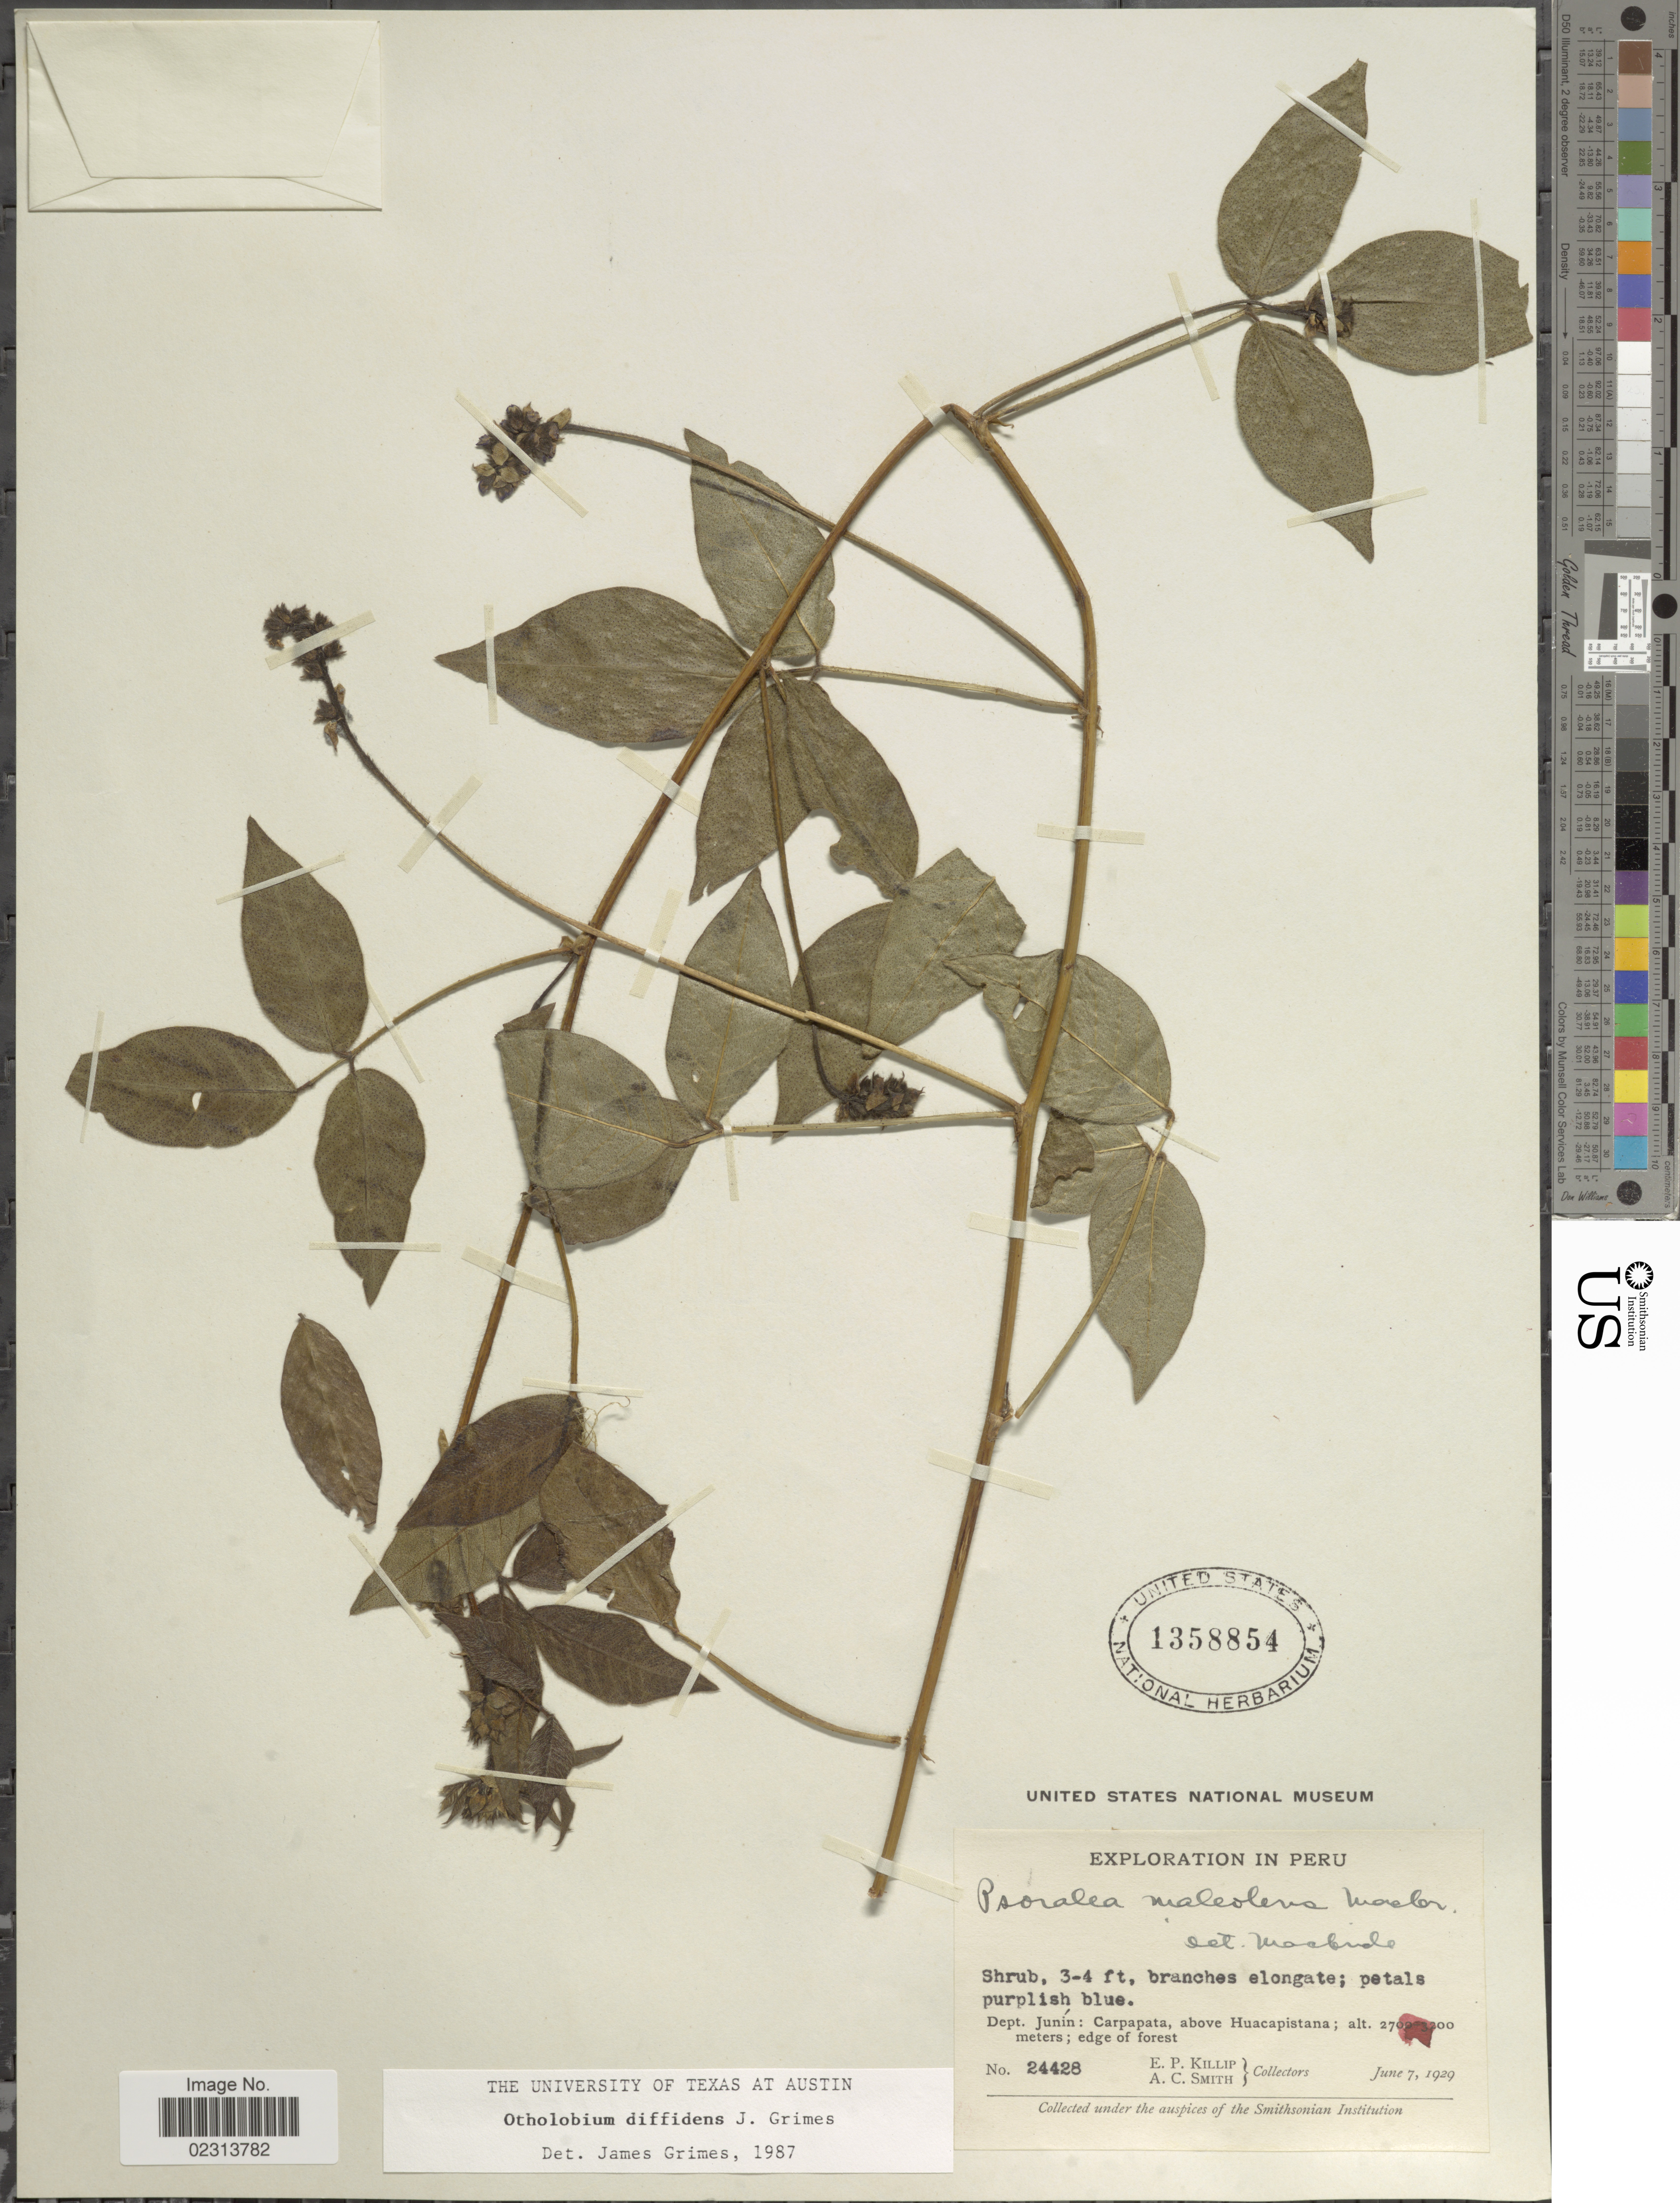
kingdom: Plantae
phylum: Tracheophyta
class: Magnoliopsida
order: Fabales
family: Fabaceae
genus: Otholobium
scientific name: Otholobium diffidens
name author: J.W. Grimes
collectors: E. P. Killip & A. C. Smith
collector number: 24428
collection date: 1929-06-07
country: Peru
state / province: Junín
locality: Dept. Junin: Carpapata, above Huacapistana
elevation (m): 2700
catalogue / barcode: US 1358854